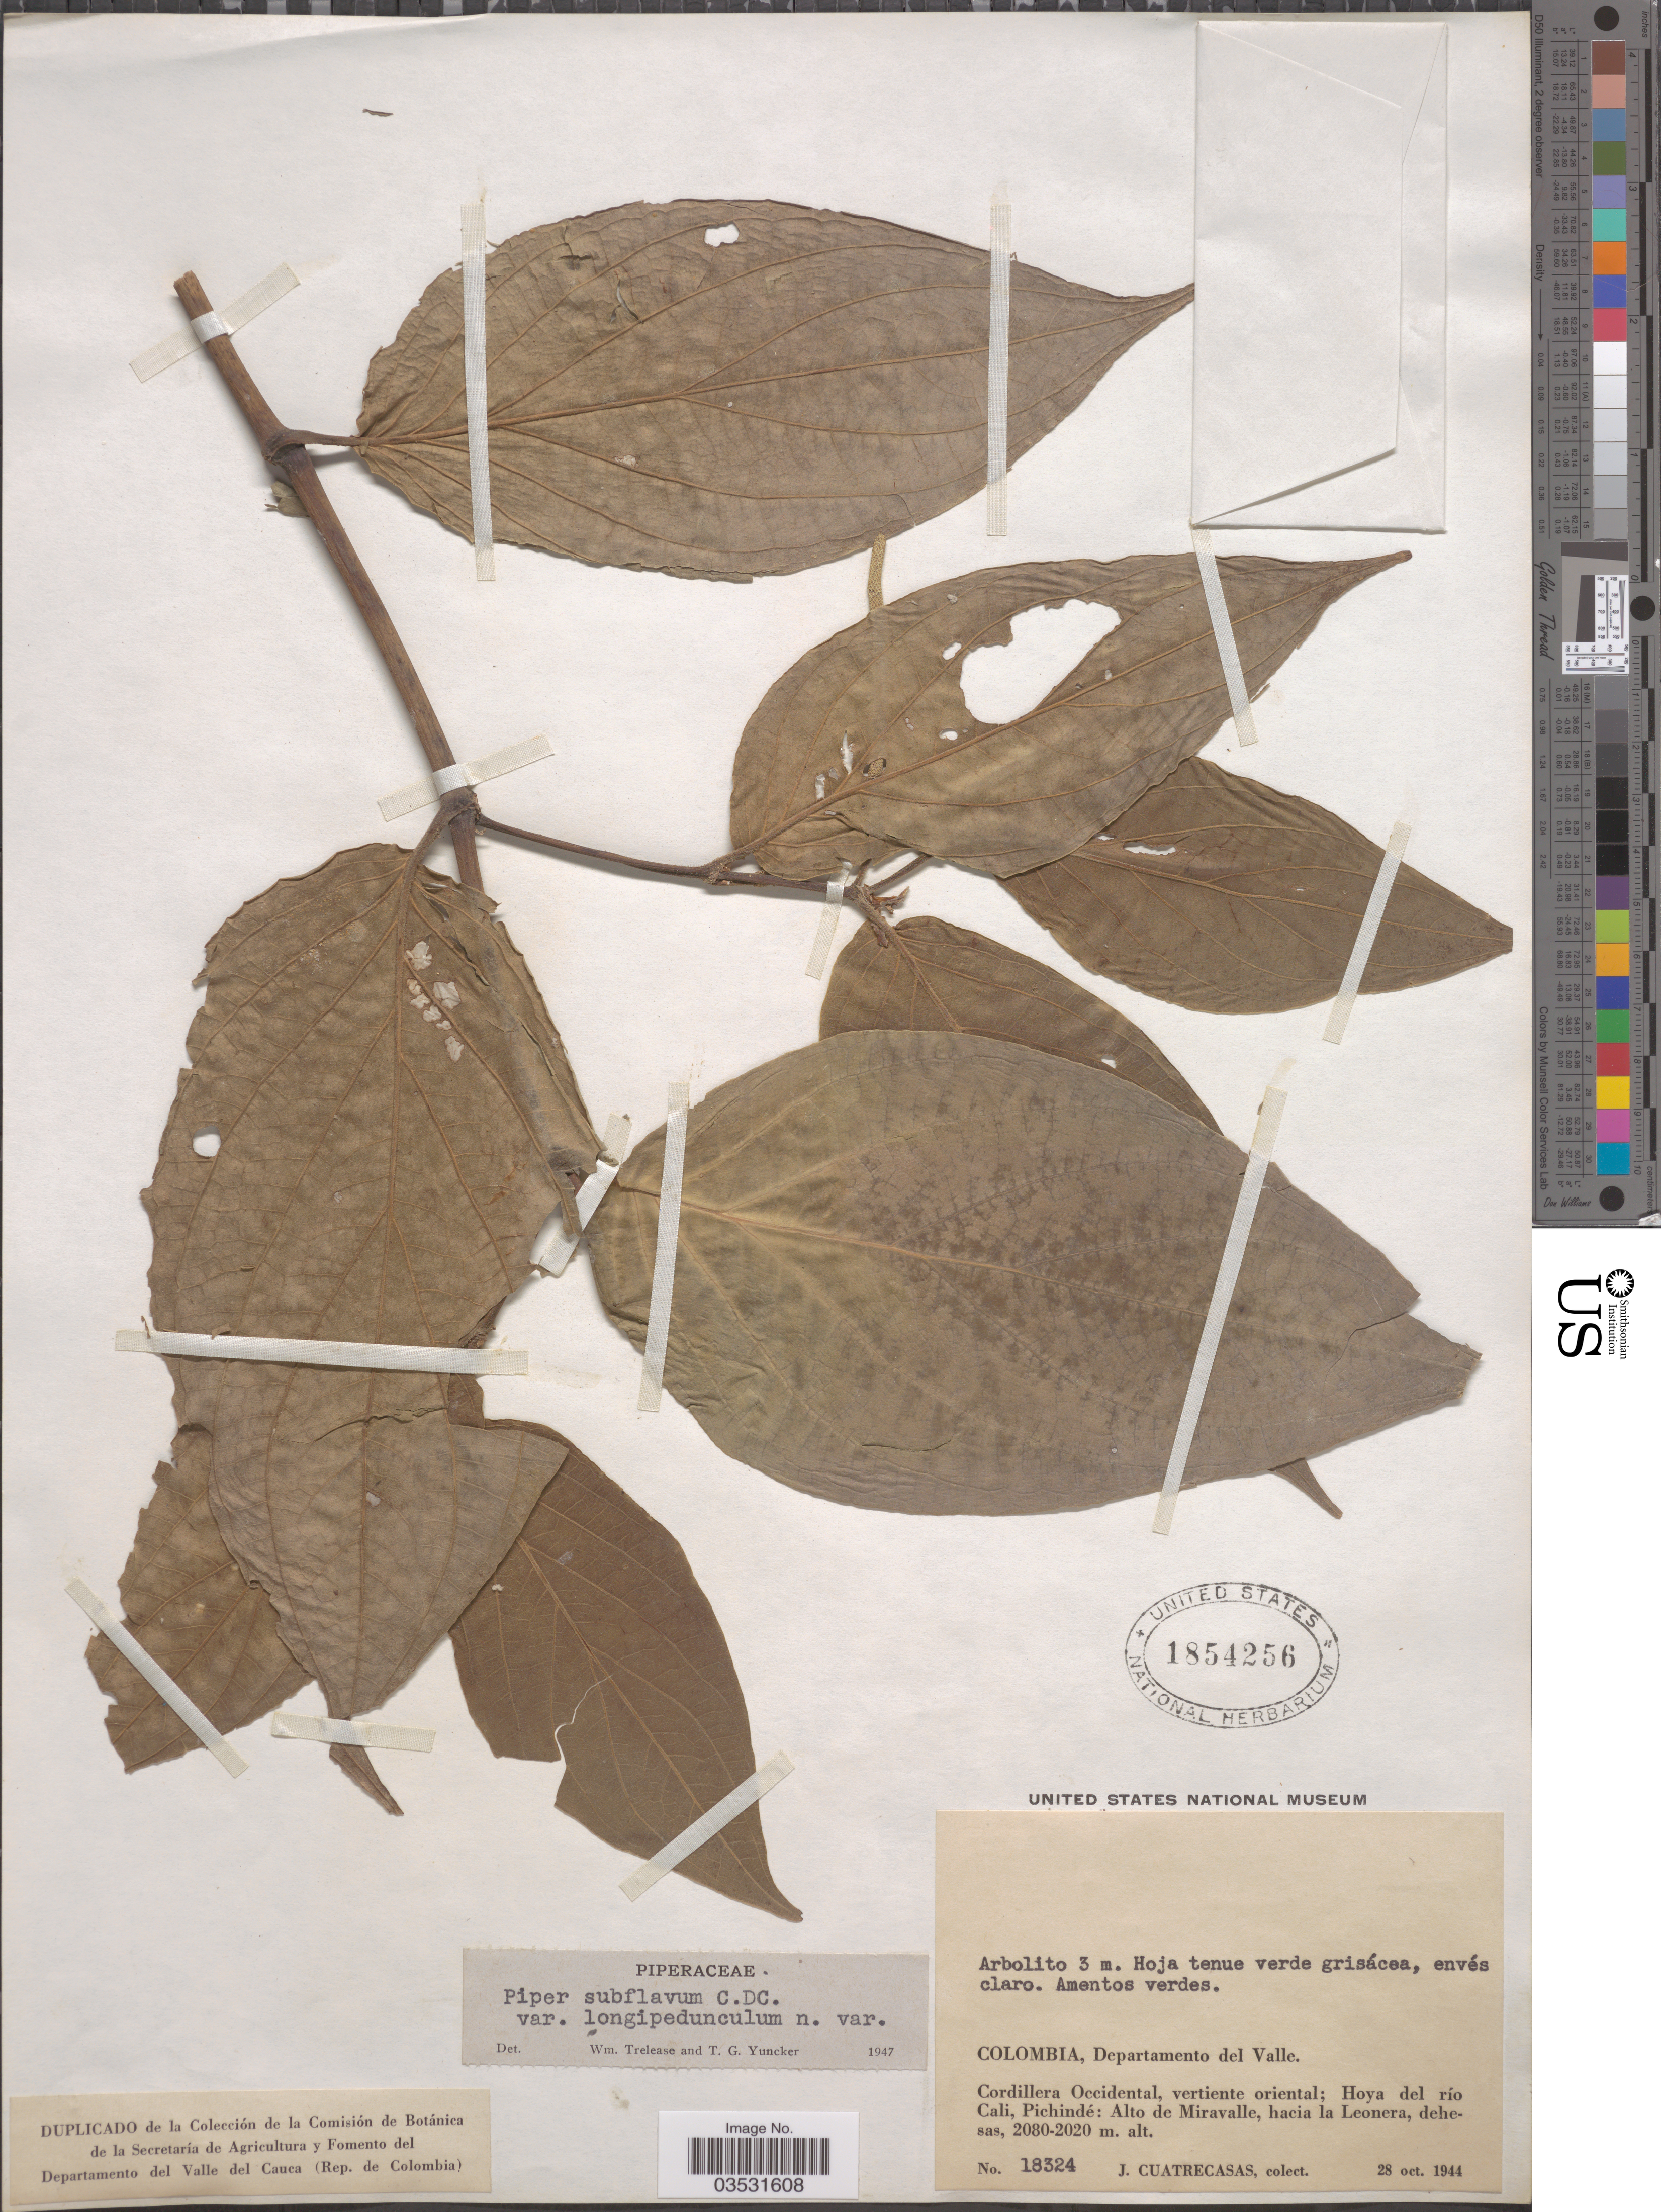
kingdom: Plantae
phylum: Tracheophyta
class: Magnoliopsida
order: Piperales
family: Piperaceae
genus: Piper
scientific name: Piper subflavum var. longipedunculatum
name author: Trel. & Yunck.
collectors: J. Cuatrecasas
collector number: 18324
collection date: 1944-10-28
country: Colombia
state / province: Valle del Cauca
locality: Departamento del Valle. Cordillera Occidental, vertiente oriental; Hoya del río Cali, Pichindé: Alto de Miravalle, hacia la Leonera, dehesas.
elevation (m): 2020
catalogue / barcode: US 1854256